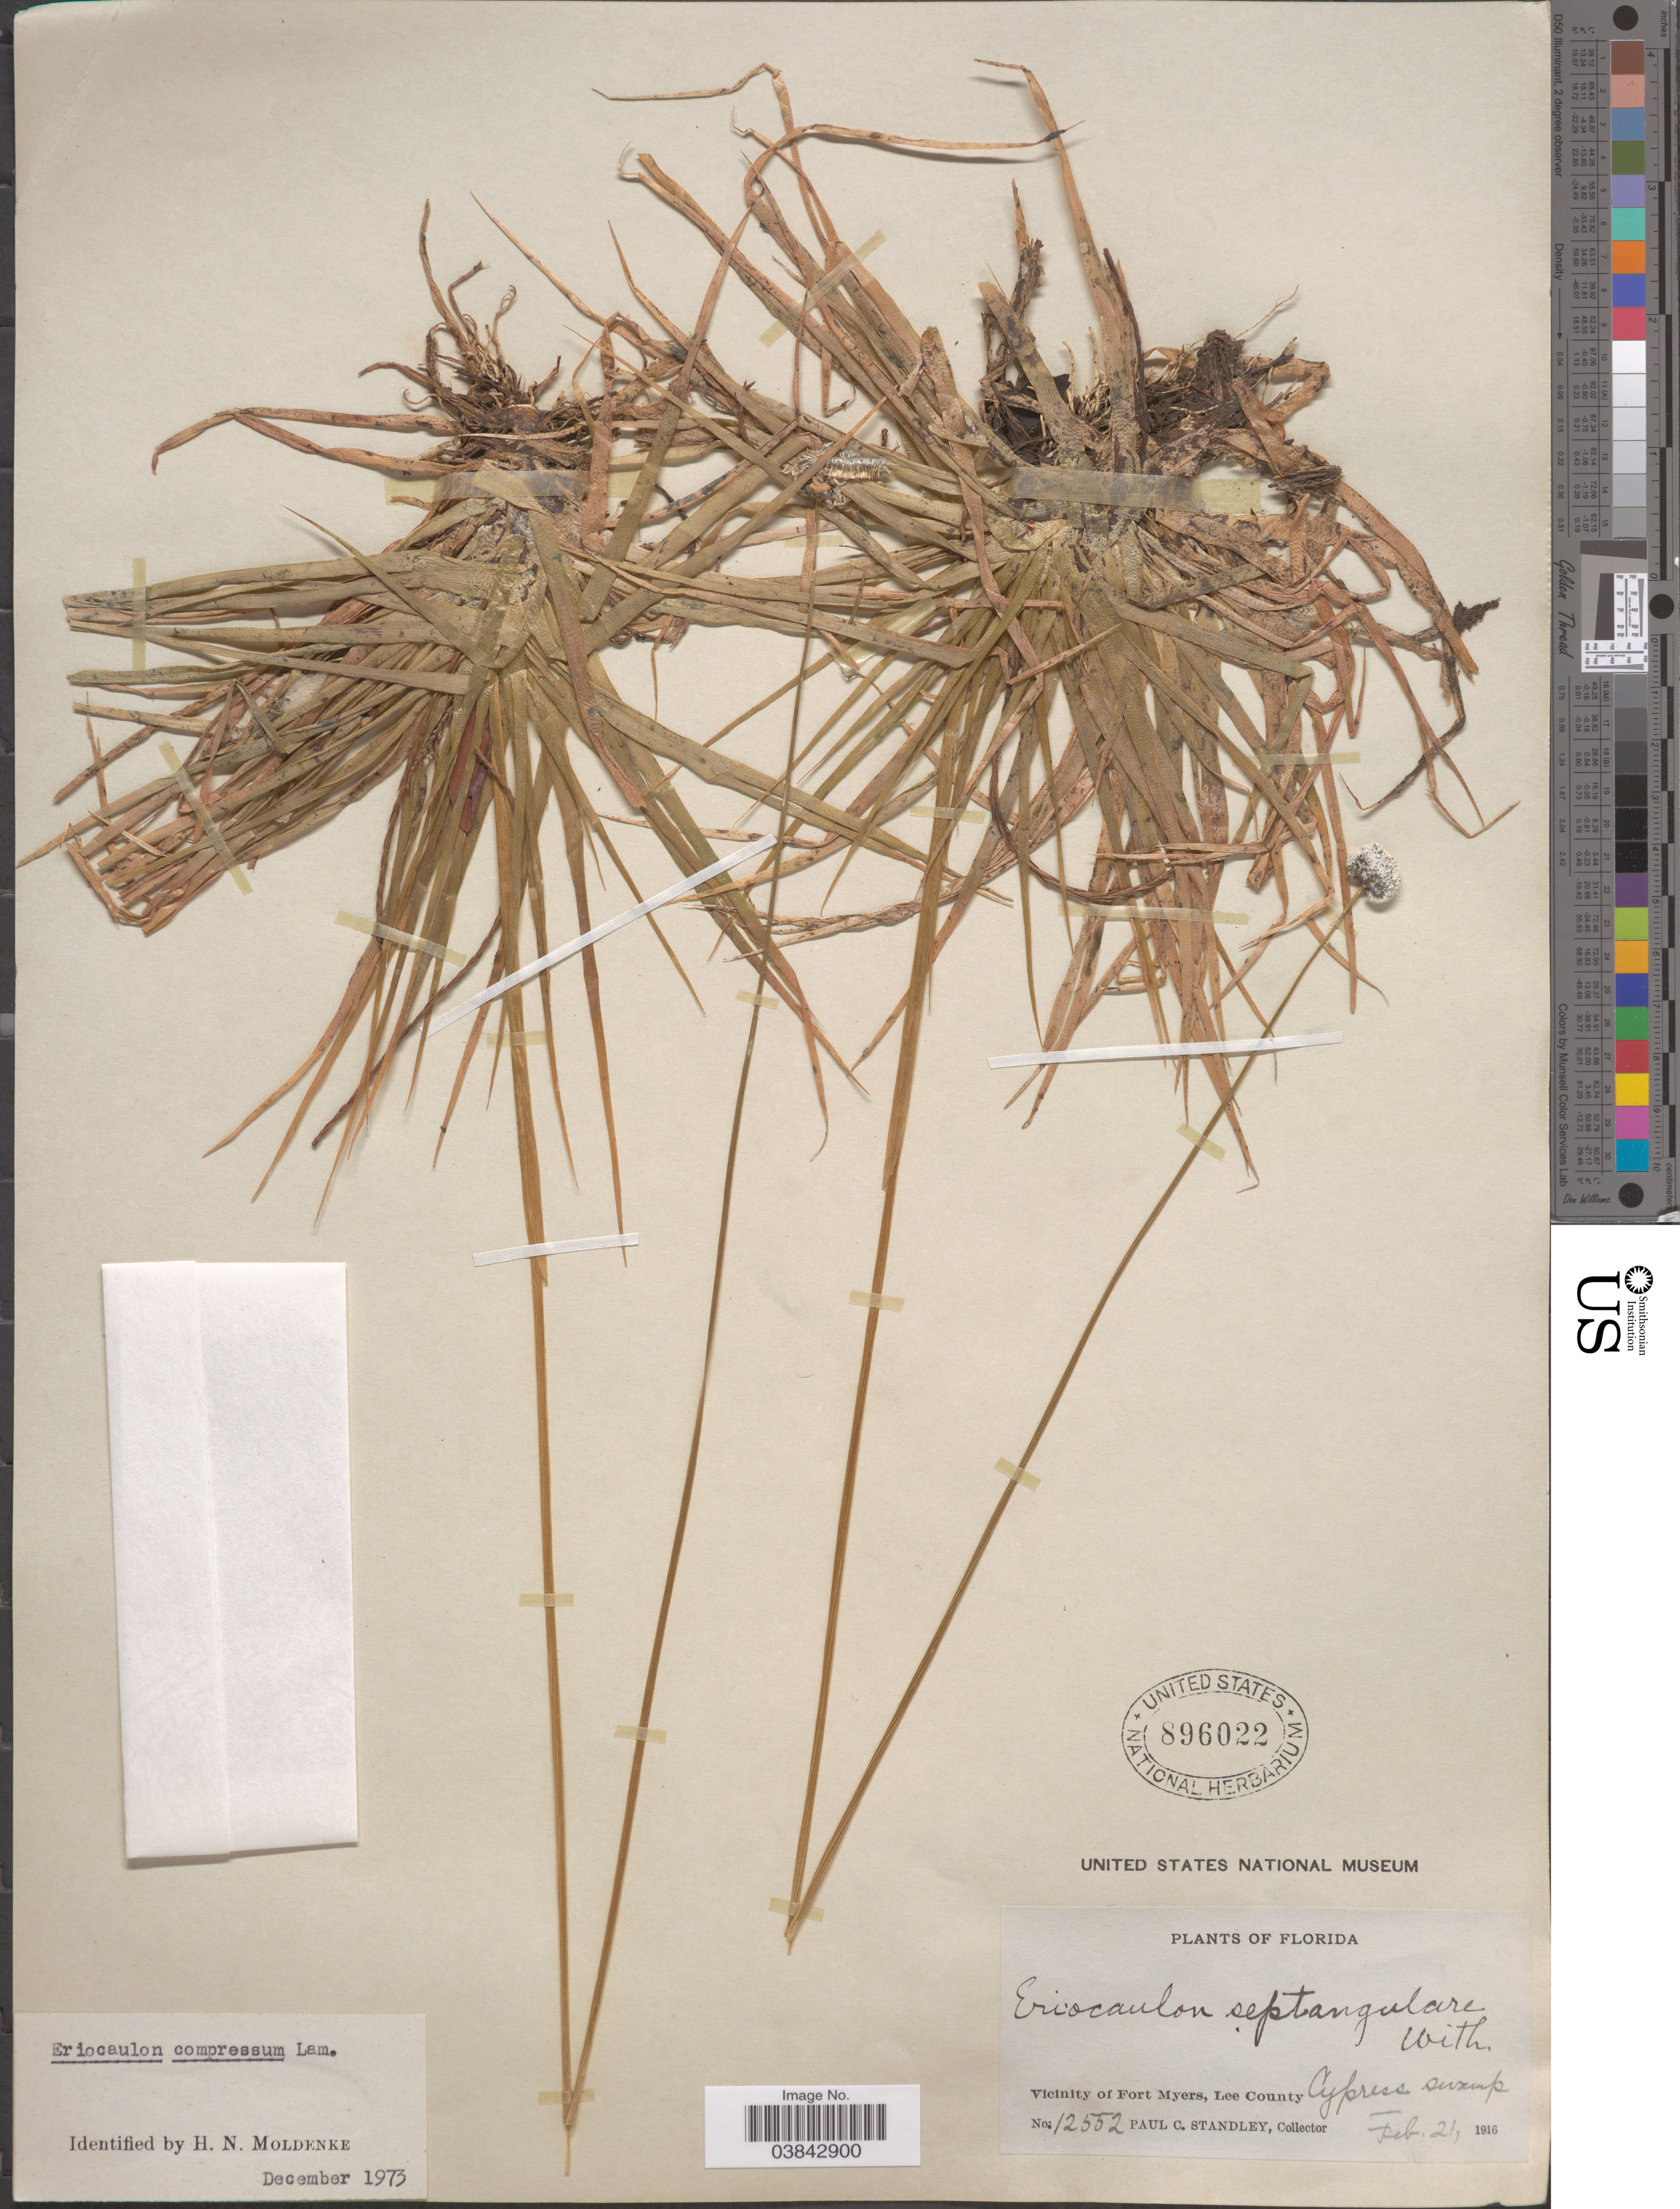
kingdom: Plantae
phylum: Tracheophyta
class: Liliopsida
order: Poales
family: Eriocaulaceae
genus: Eriocaulon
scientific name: Eriocaulon compressum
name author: Lam.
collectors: P. C. Standley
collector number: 12552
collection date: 1916-02-21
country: United States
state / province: Florida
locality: Vicinity of Fort Myers, Lee County. Cypress swamp.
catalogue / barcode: US 896022